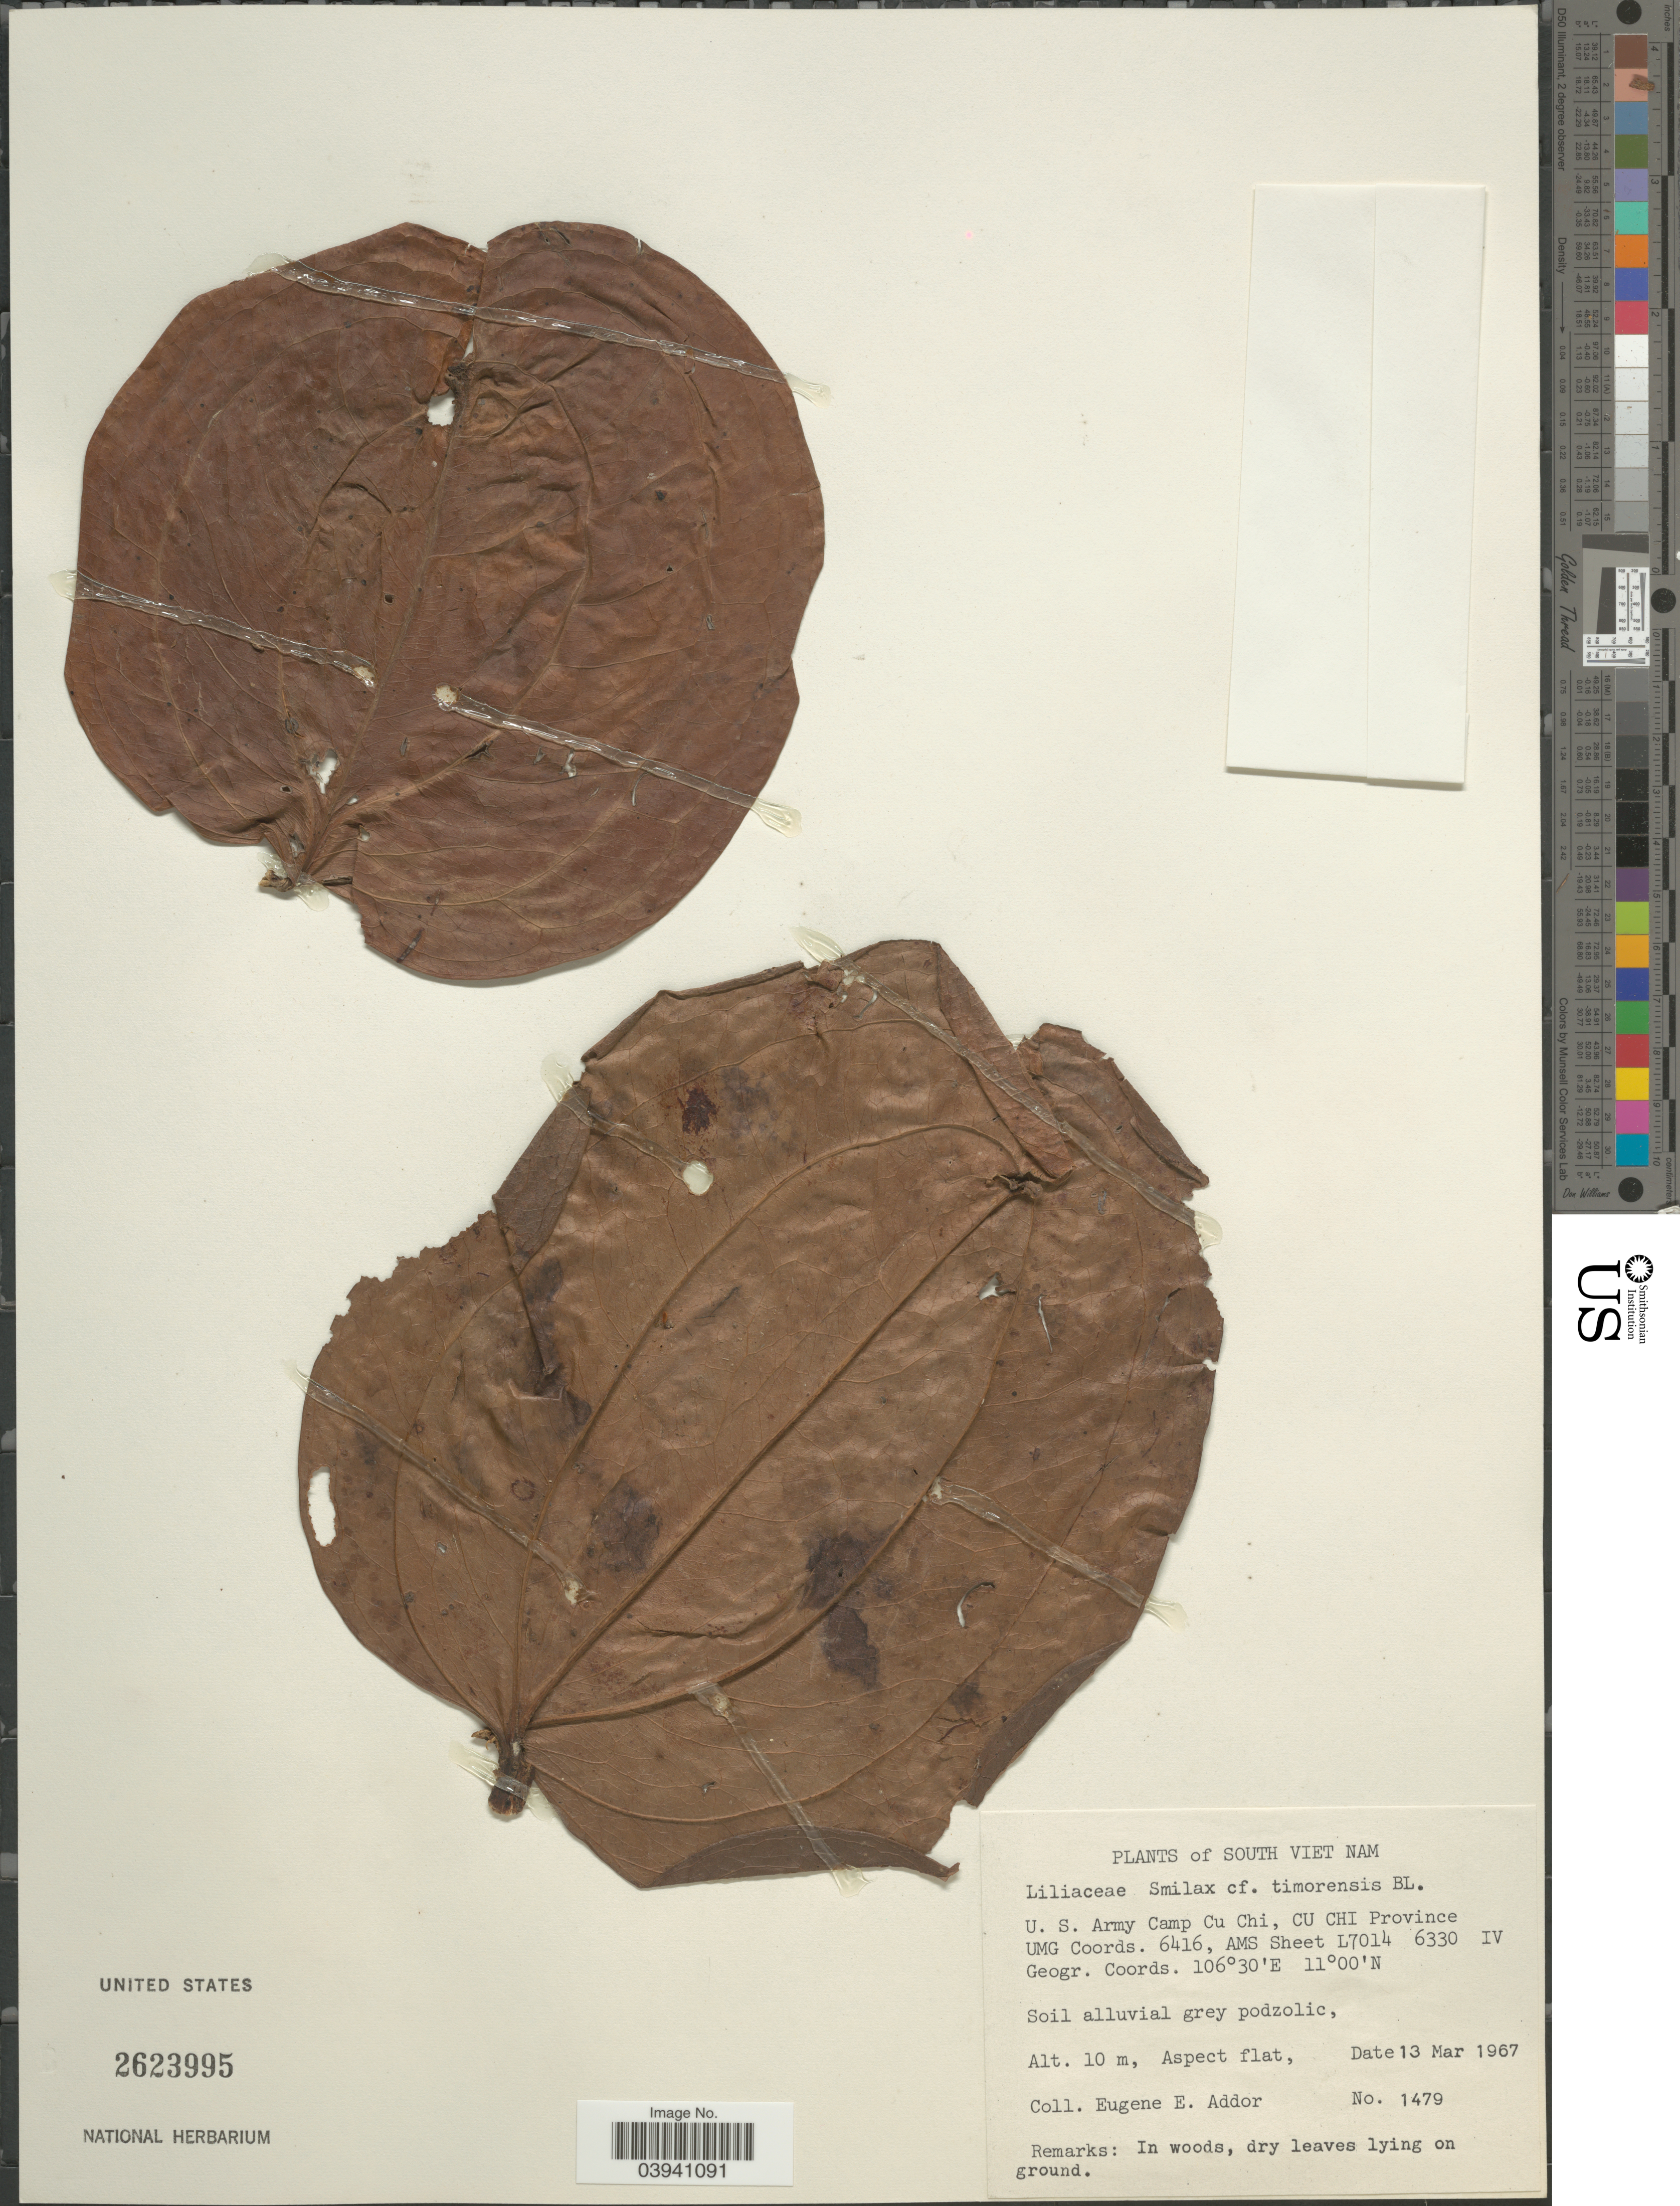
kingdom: Plantae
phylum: Tracheophyta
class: Liliopsida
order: Liliales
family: Smilacaceae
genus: Smilax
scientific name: Smilax timorensis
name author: A. DC.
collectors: E. E. Addor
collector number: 1479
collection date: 1967-02-13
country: Vietnam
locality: South Viet Nam. U. S. Army Camp Cu Chi, Cu Chi Province UMG Coords. 6416, AMS Sheet L7014 6330 IV.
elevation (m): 10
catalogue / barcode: US 2623995